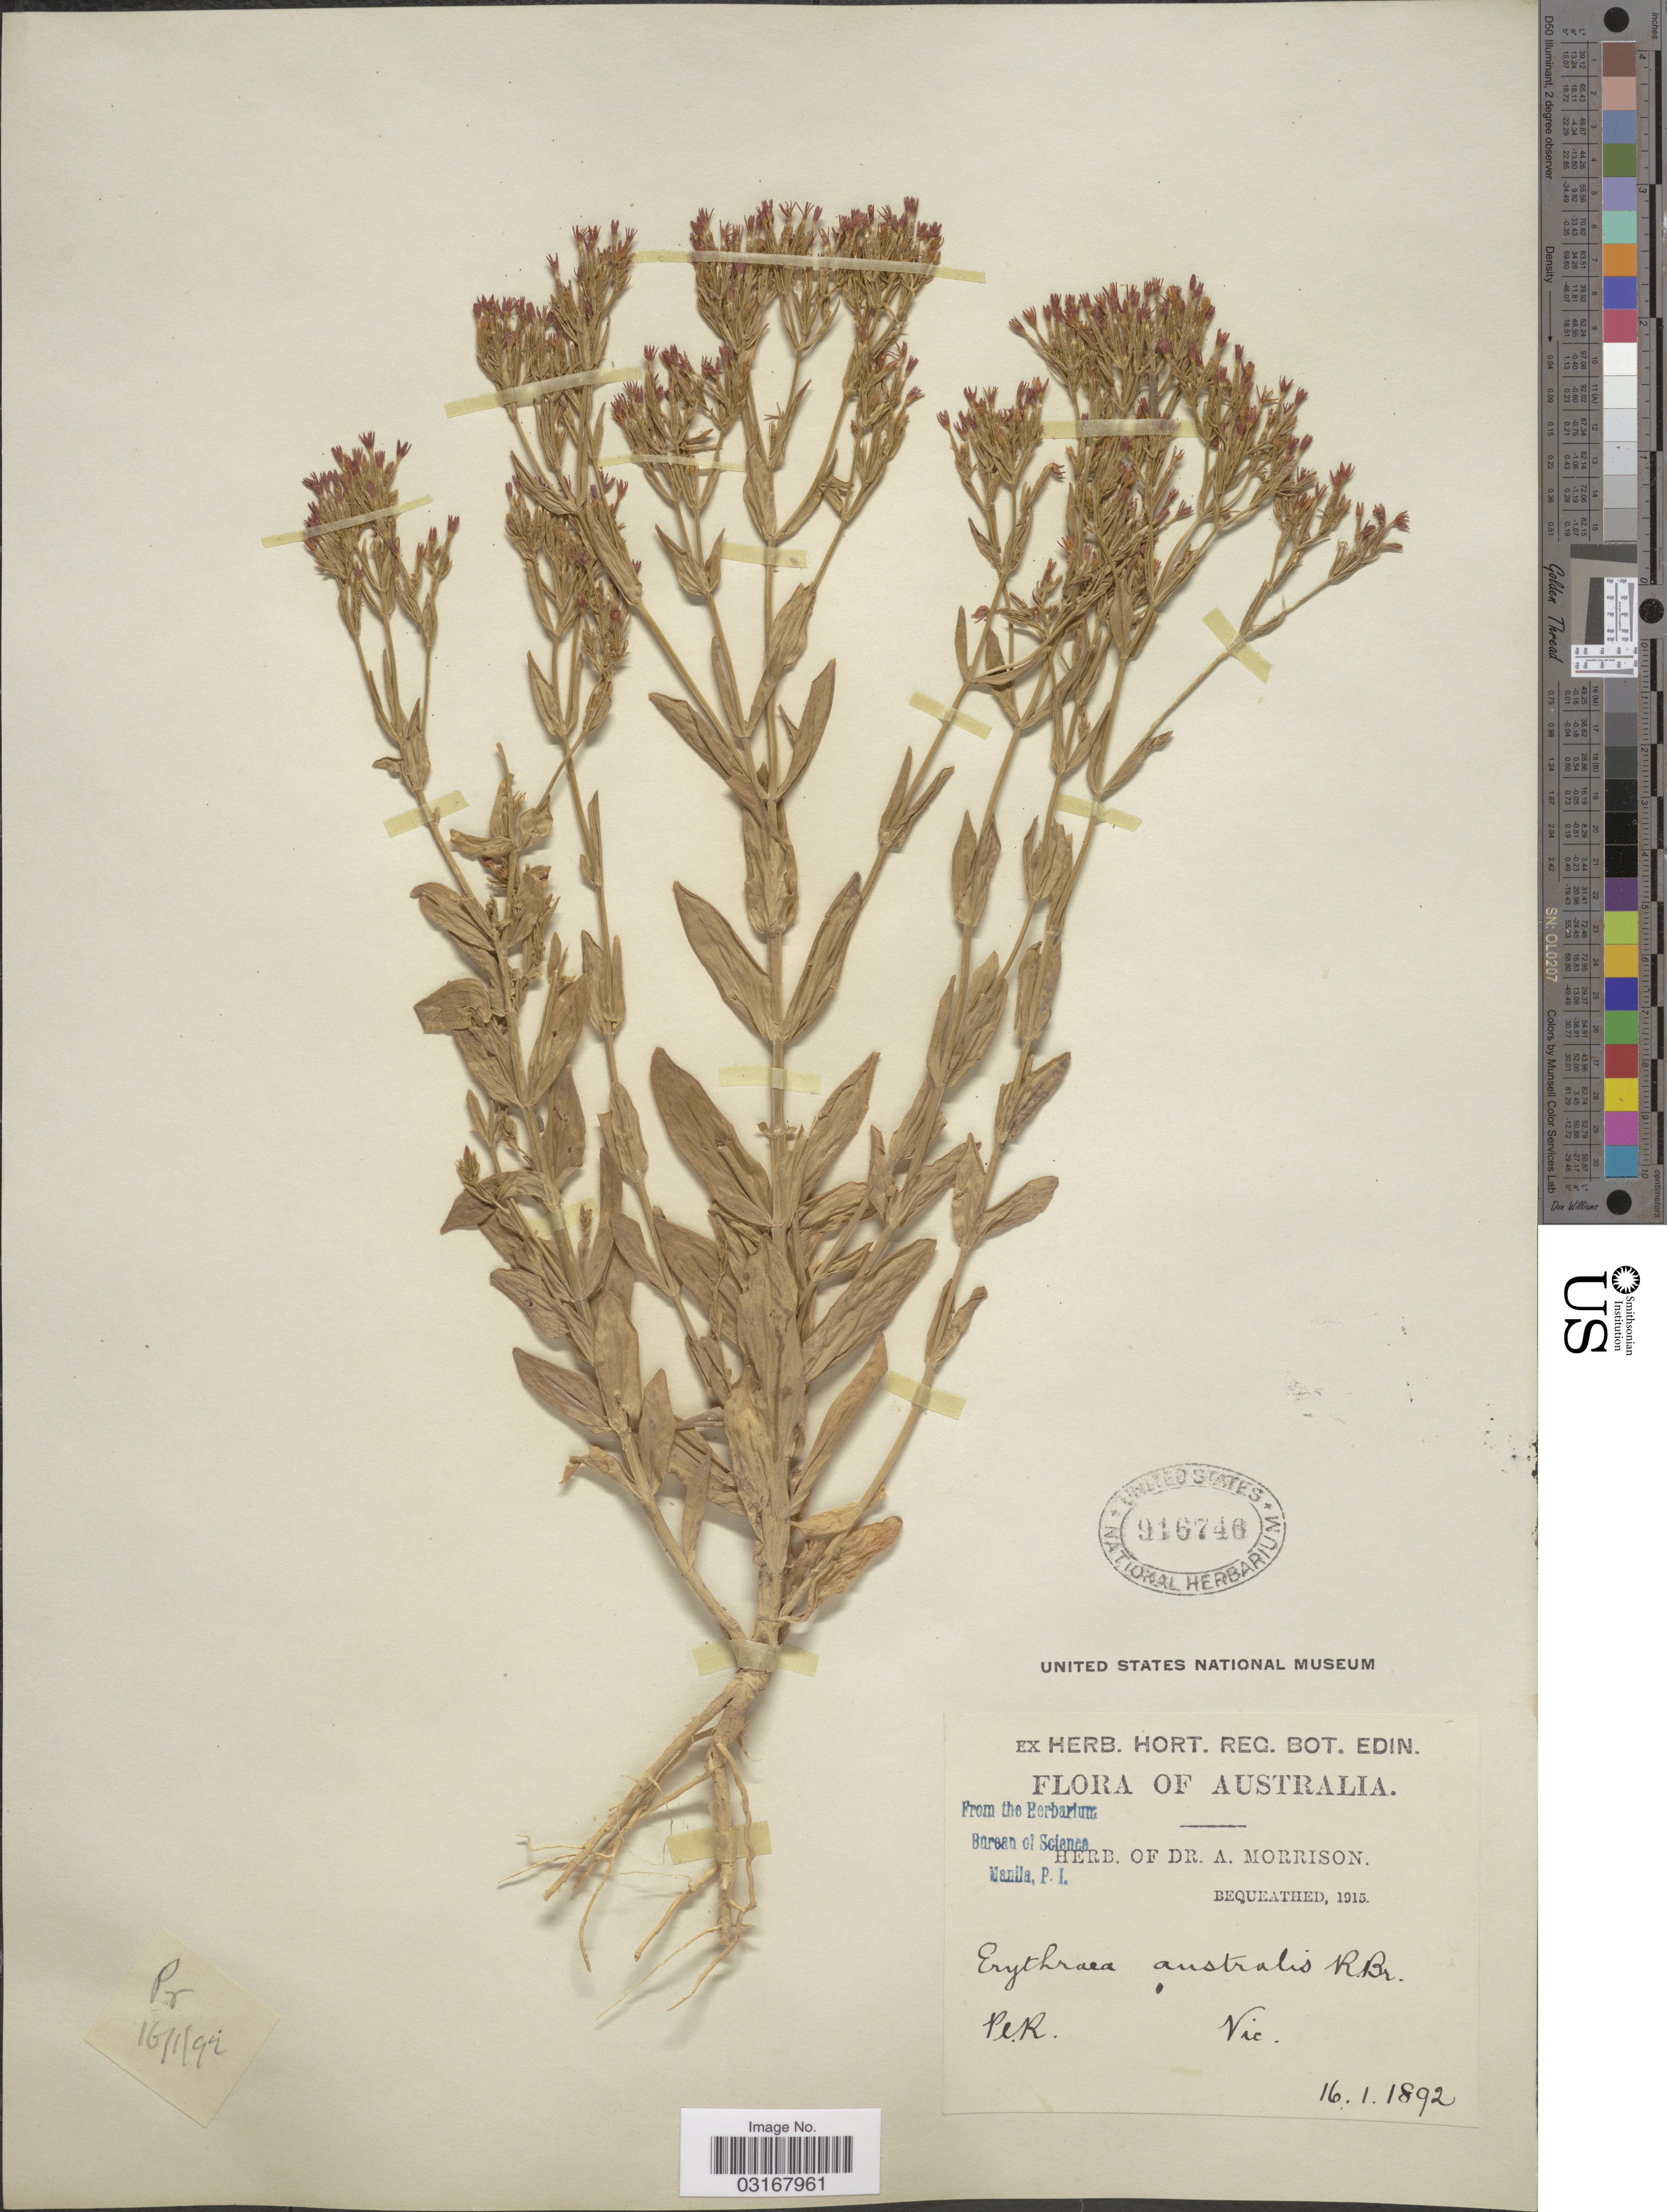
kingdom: Plantae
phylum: Tracheophyta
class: Magnoliopsida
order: Gentianales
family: Gentianaceae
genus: Schenkia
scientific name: Schenkia australis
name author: (R. Br.) G. Mans.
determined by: Strong, Mark T., (BOT), Smithsonian Institution - National Museum of Natural History (UNITED STATES)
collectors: ex herb. Dr. A. Morrison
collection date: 1892-01-16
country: Australia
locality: Pr. Per. Vic.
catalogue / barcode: US 916746